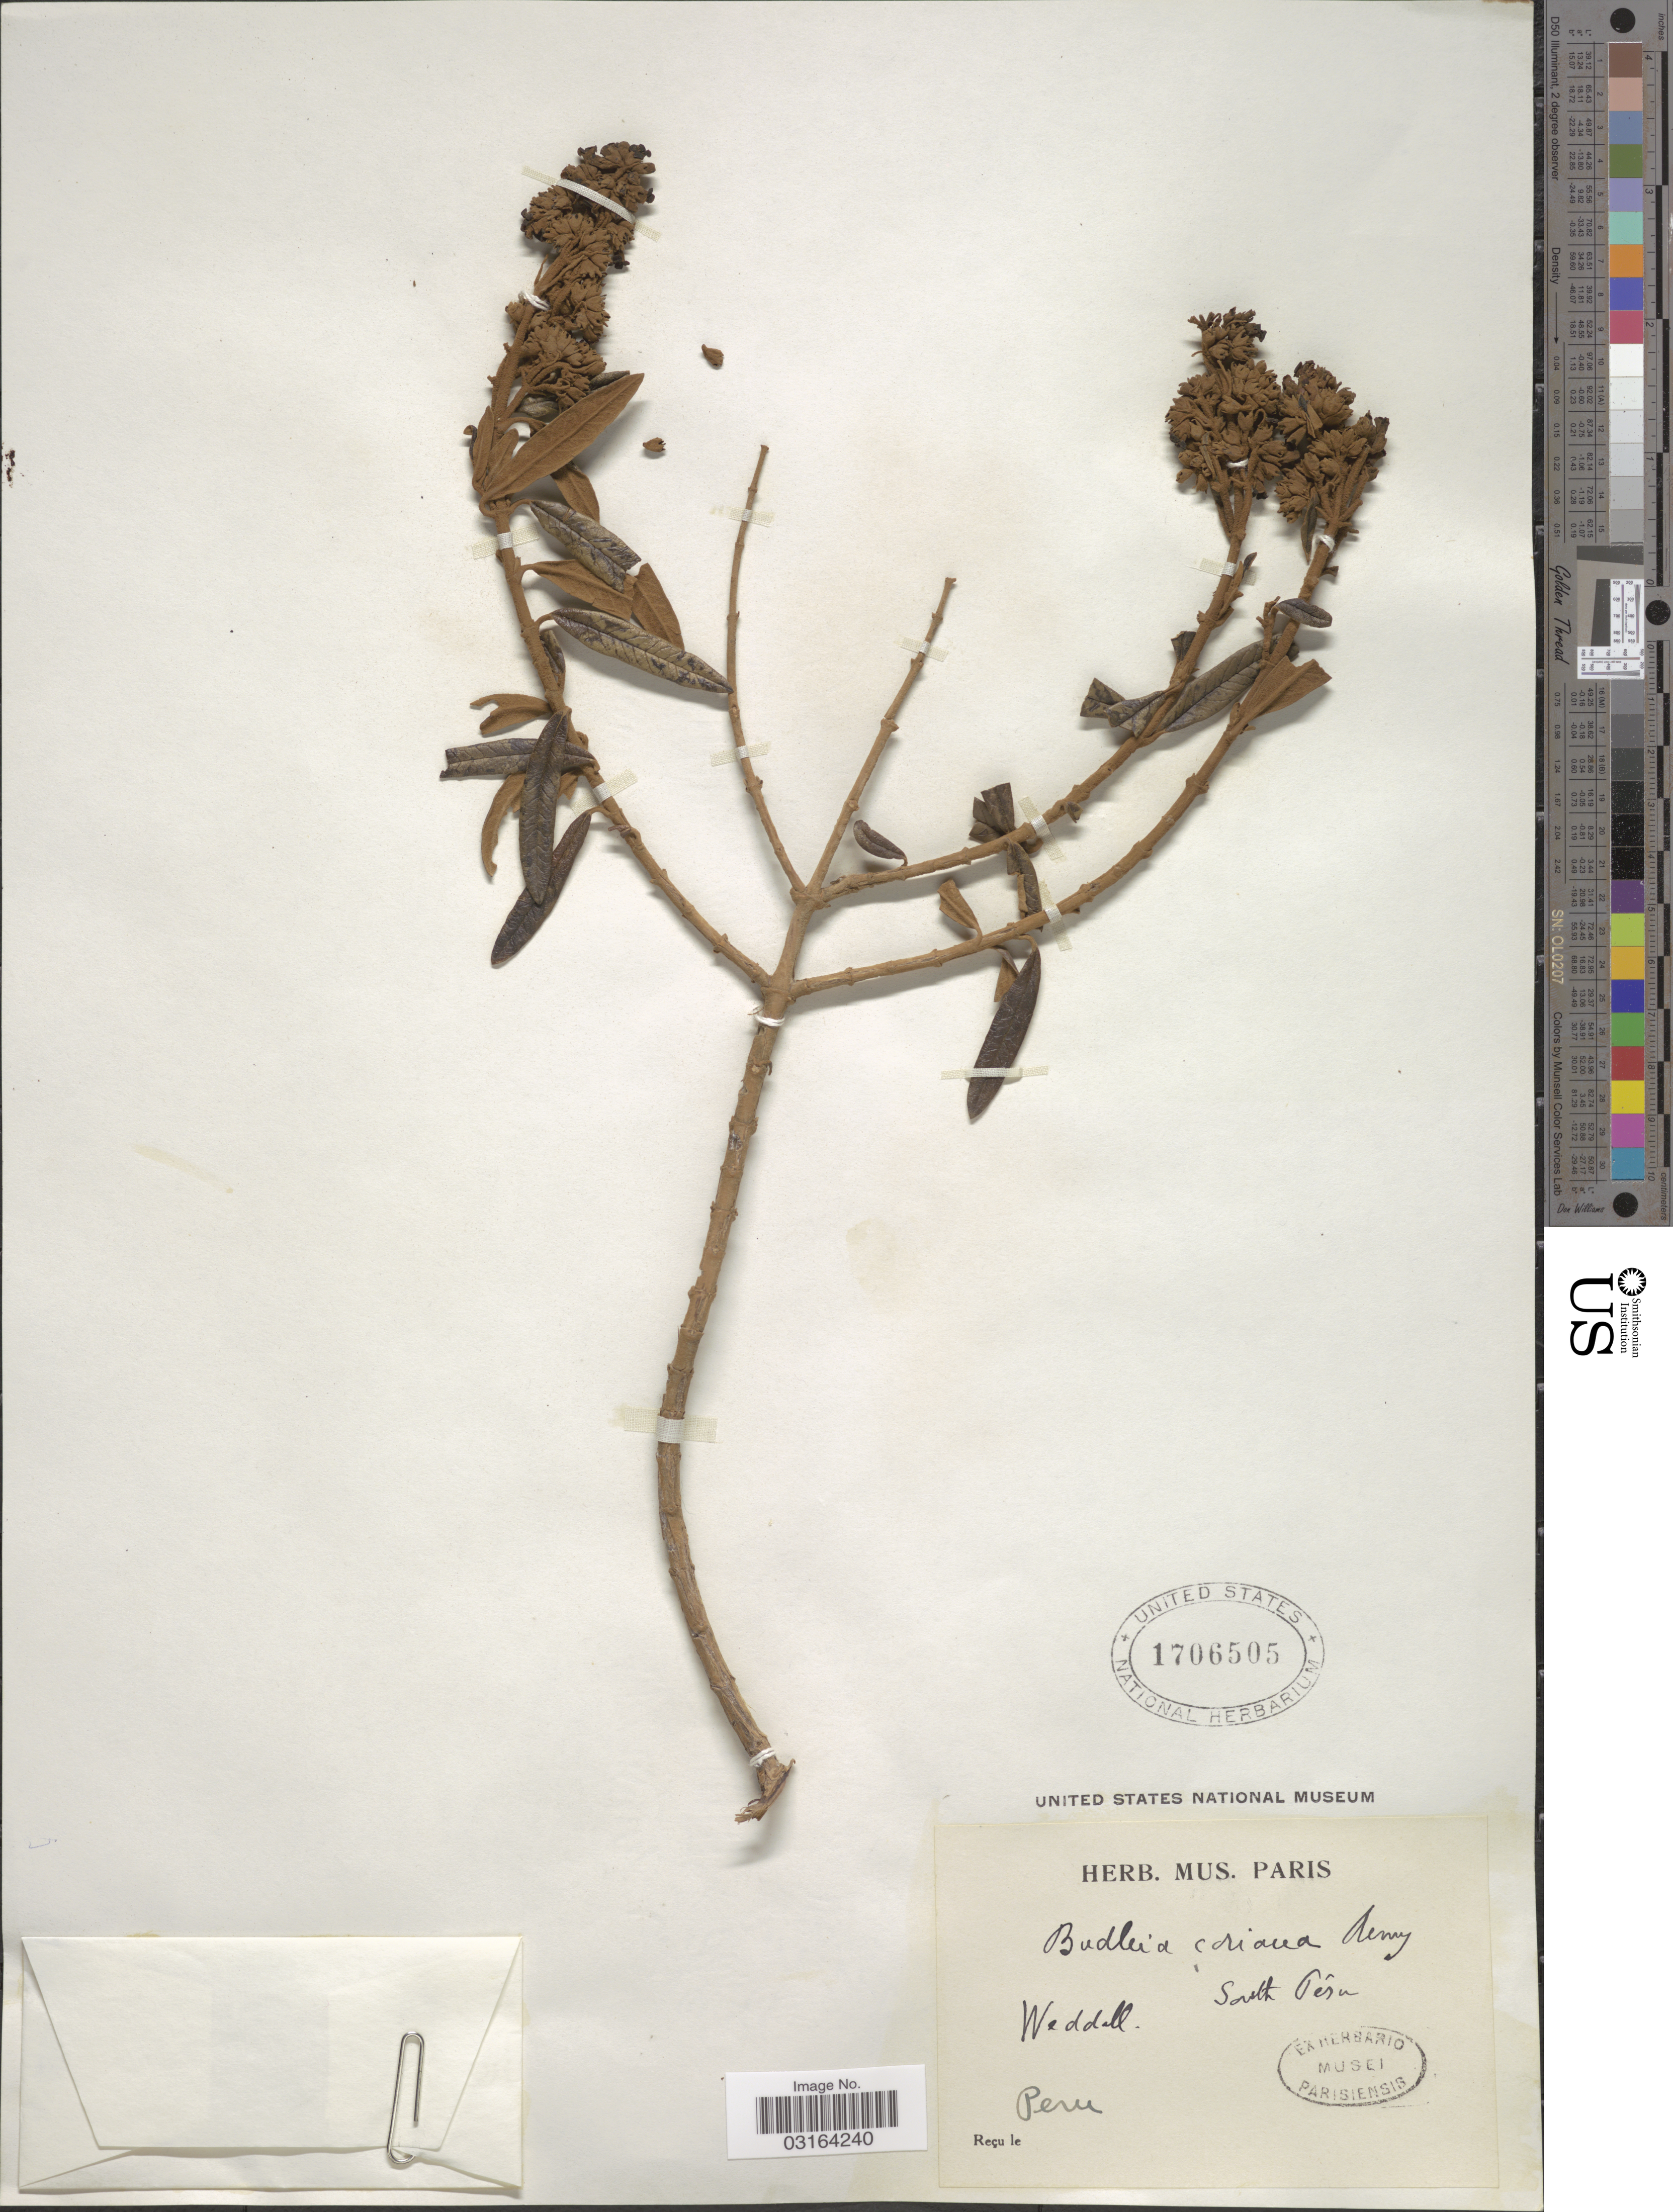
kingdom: Plantae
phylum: Tracheophyta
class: Magnoliopsida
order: Lamiales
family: Scrophulariaceae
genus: Buddleja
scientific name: Buddleja coriacea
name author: Remy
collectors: -. Weddell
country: Peru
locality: South Peru.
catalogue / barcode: US 1706505